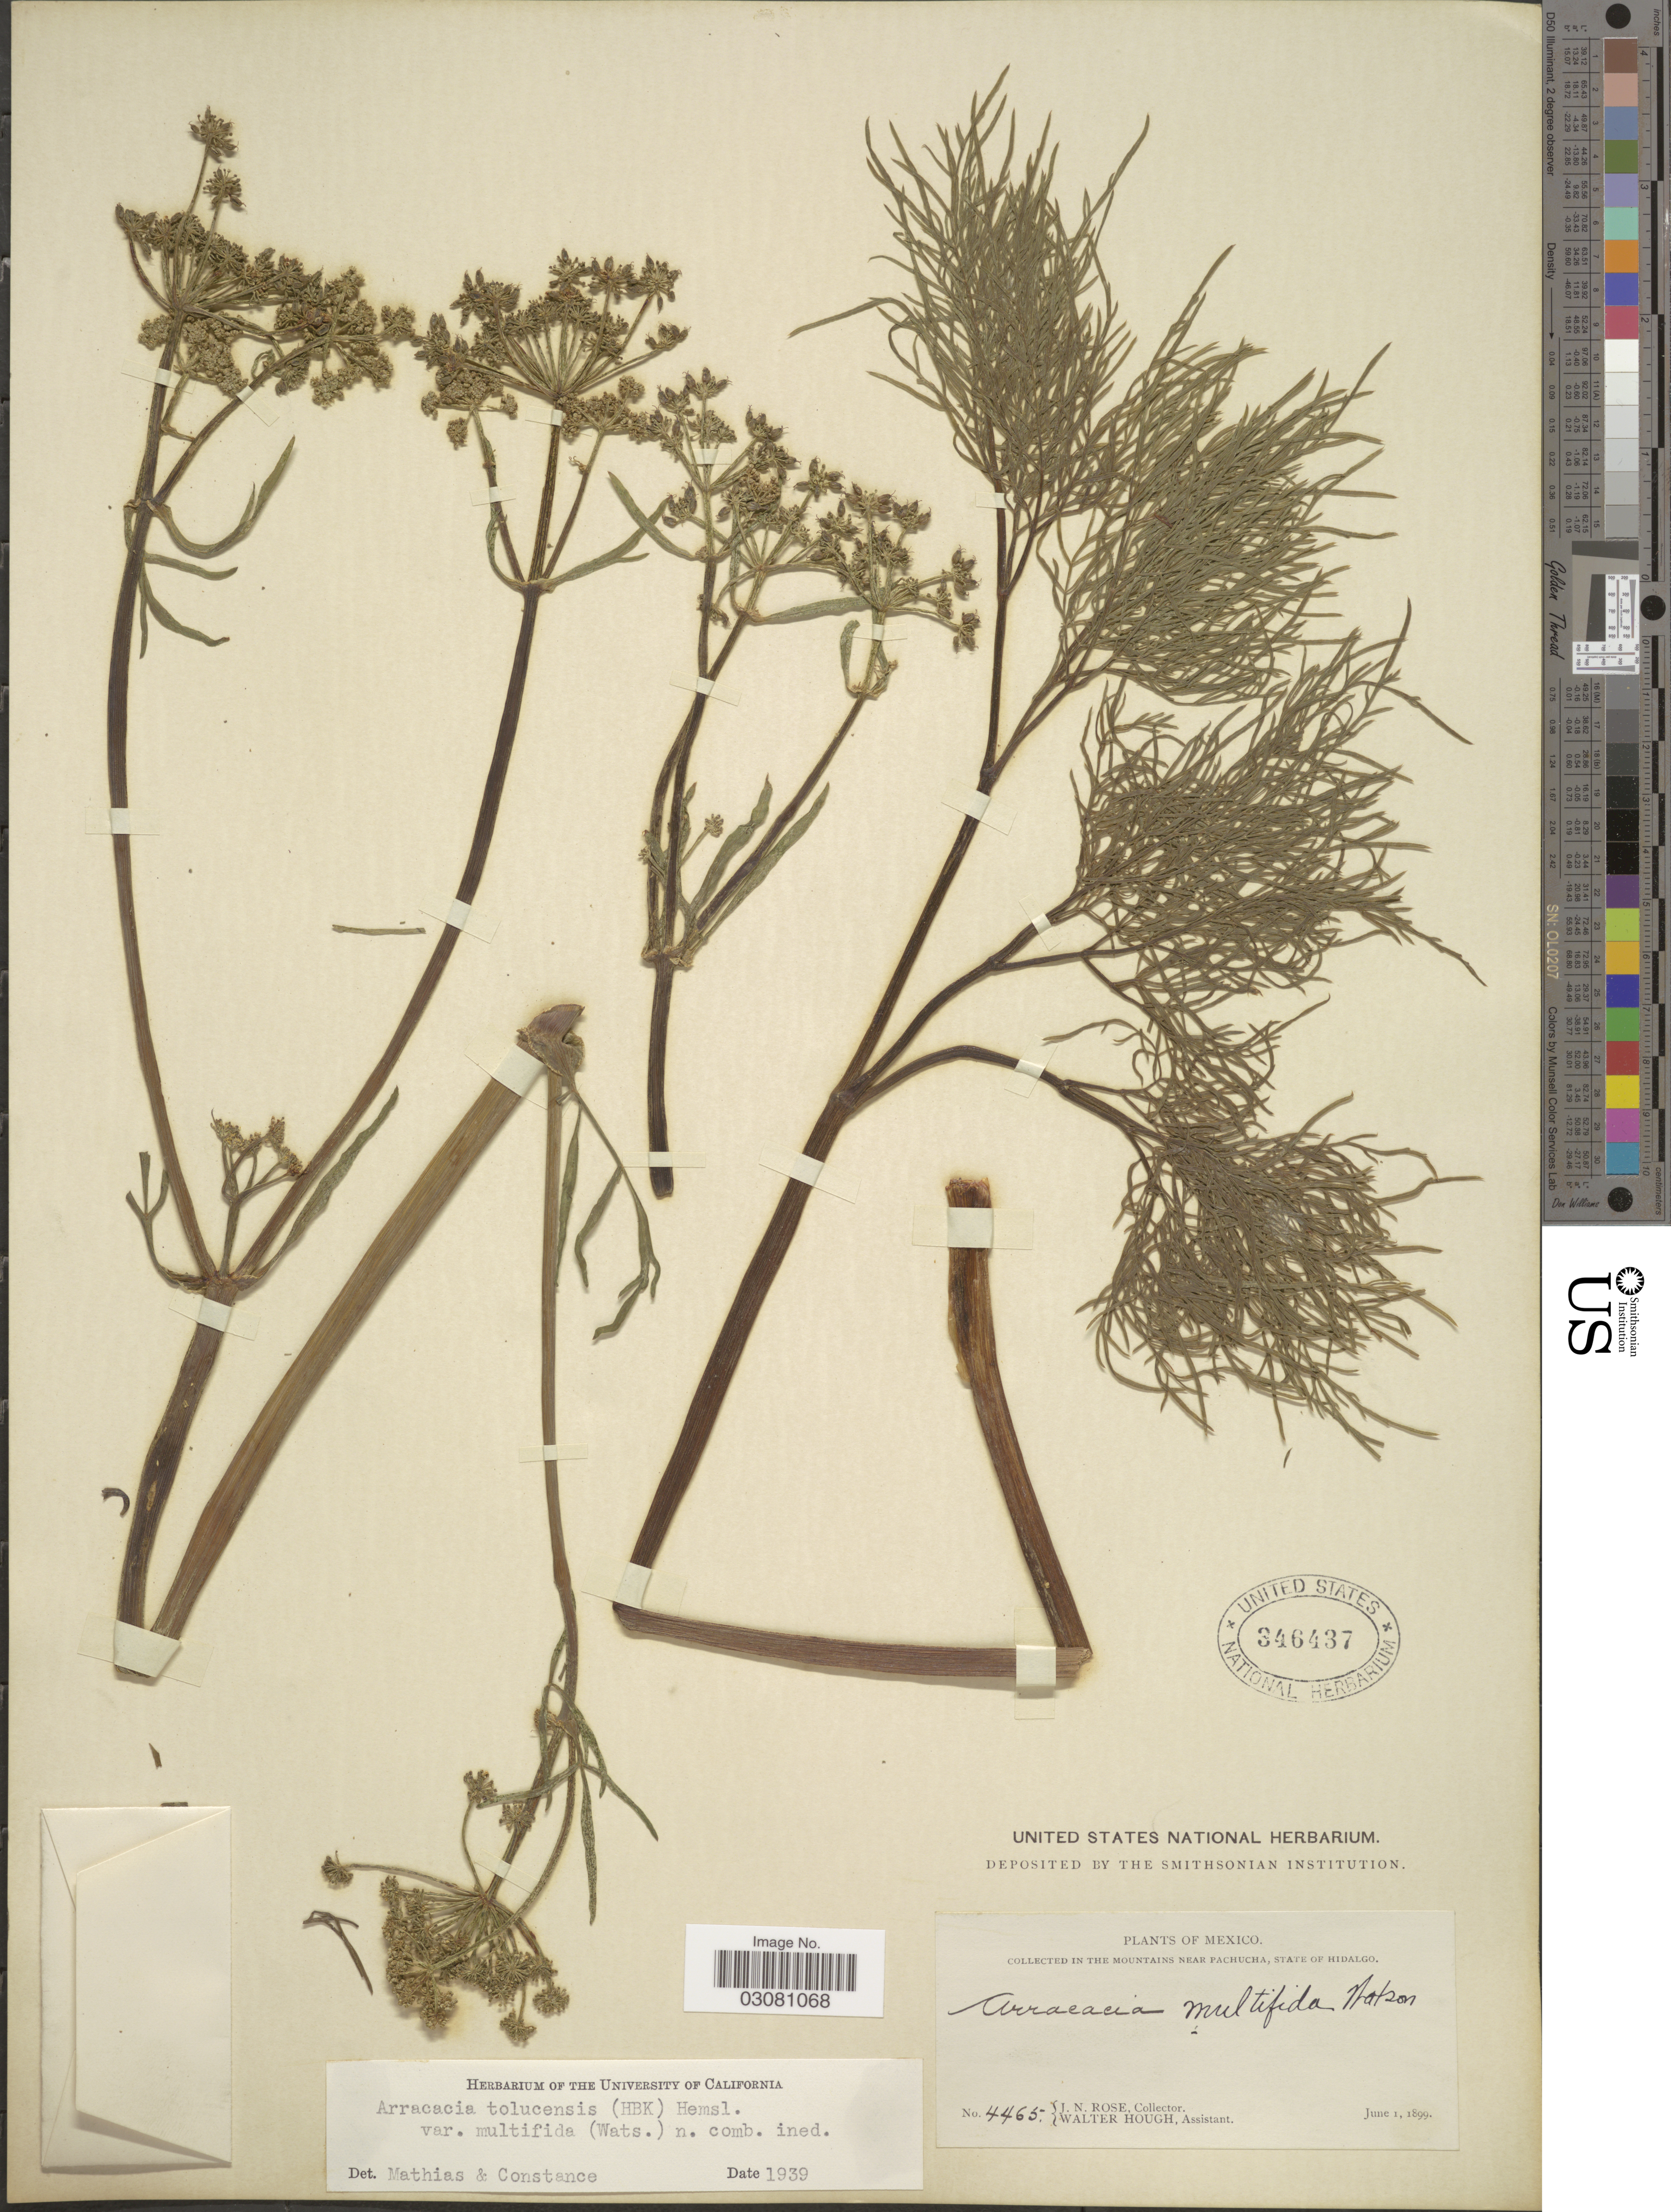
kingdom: Plantae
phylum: Tracheophyta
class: Magnoliopsida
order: Apiales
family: Apiaceae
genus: Arracacia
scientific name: Arracacia tolucensis var. multifida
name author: (S. Watson) Mathias & Constance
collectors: J. N. Rose & W. Hough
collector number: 4465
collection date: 1899-06-01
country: Mexico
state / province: Hidalgo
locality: Collected in the Mountains near Pachuca, State of Hidalgo.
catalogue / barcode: US 346437